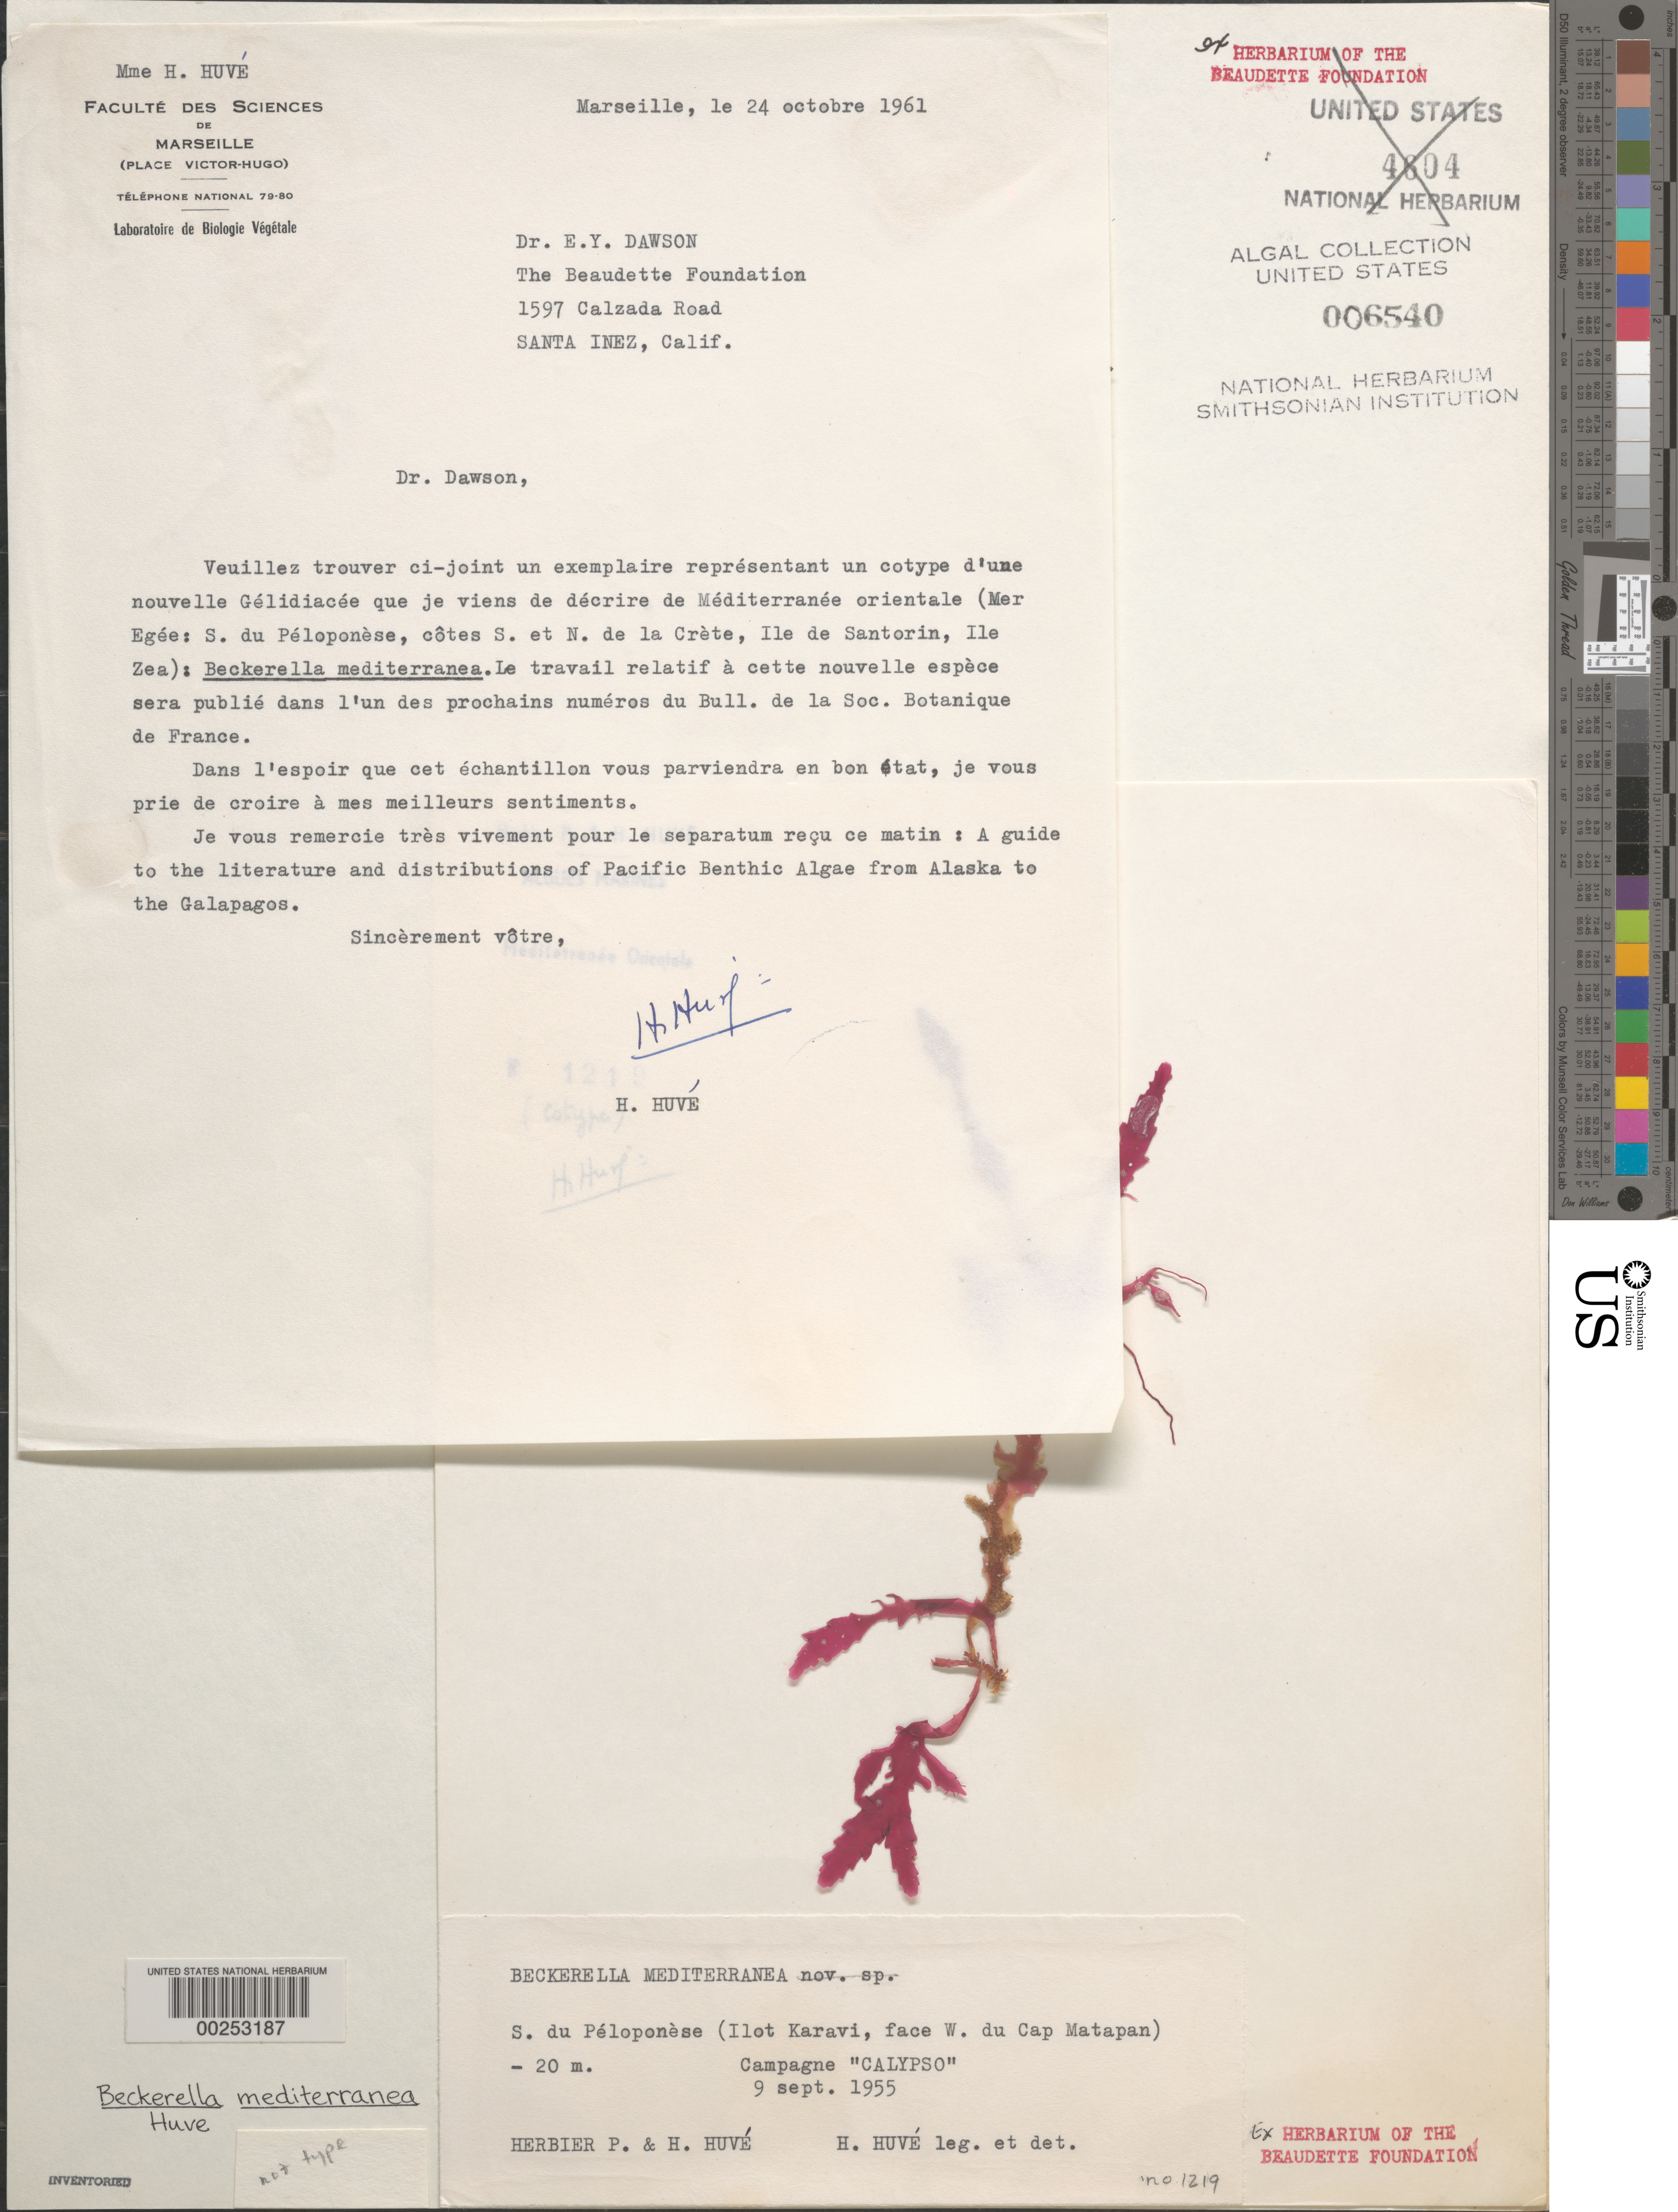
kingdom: Plantae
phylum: Rhodophyta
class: Florideophyceae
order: Gelidiales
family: Gelidiaceae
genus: Ptilophora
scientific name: Ptilophora dentata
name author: (Kützing) Alongi et al.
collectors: H. Huvé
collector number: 1219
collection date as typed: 09 Sep 1955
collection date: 1955-09-09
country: Greece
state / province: Peloponnese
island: Karavi Islet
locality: Cape Tainaron (Cape Matapan)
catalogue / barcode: US 6540